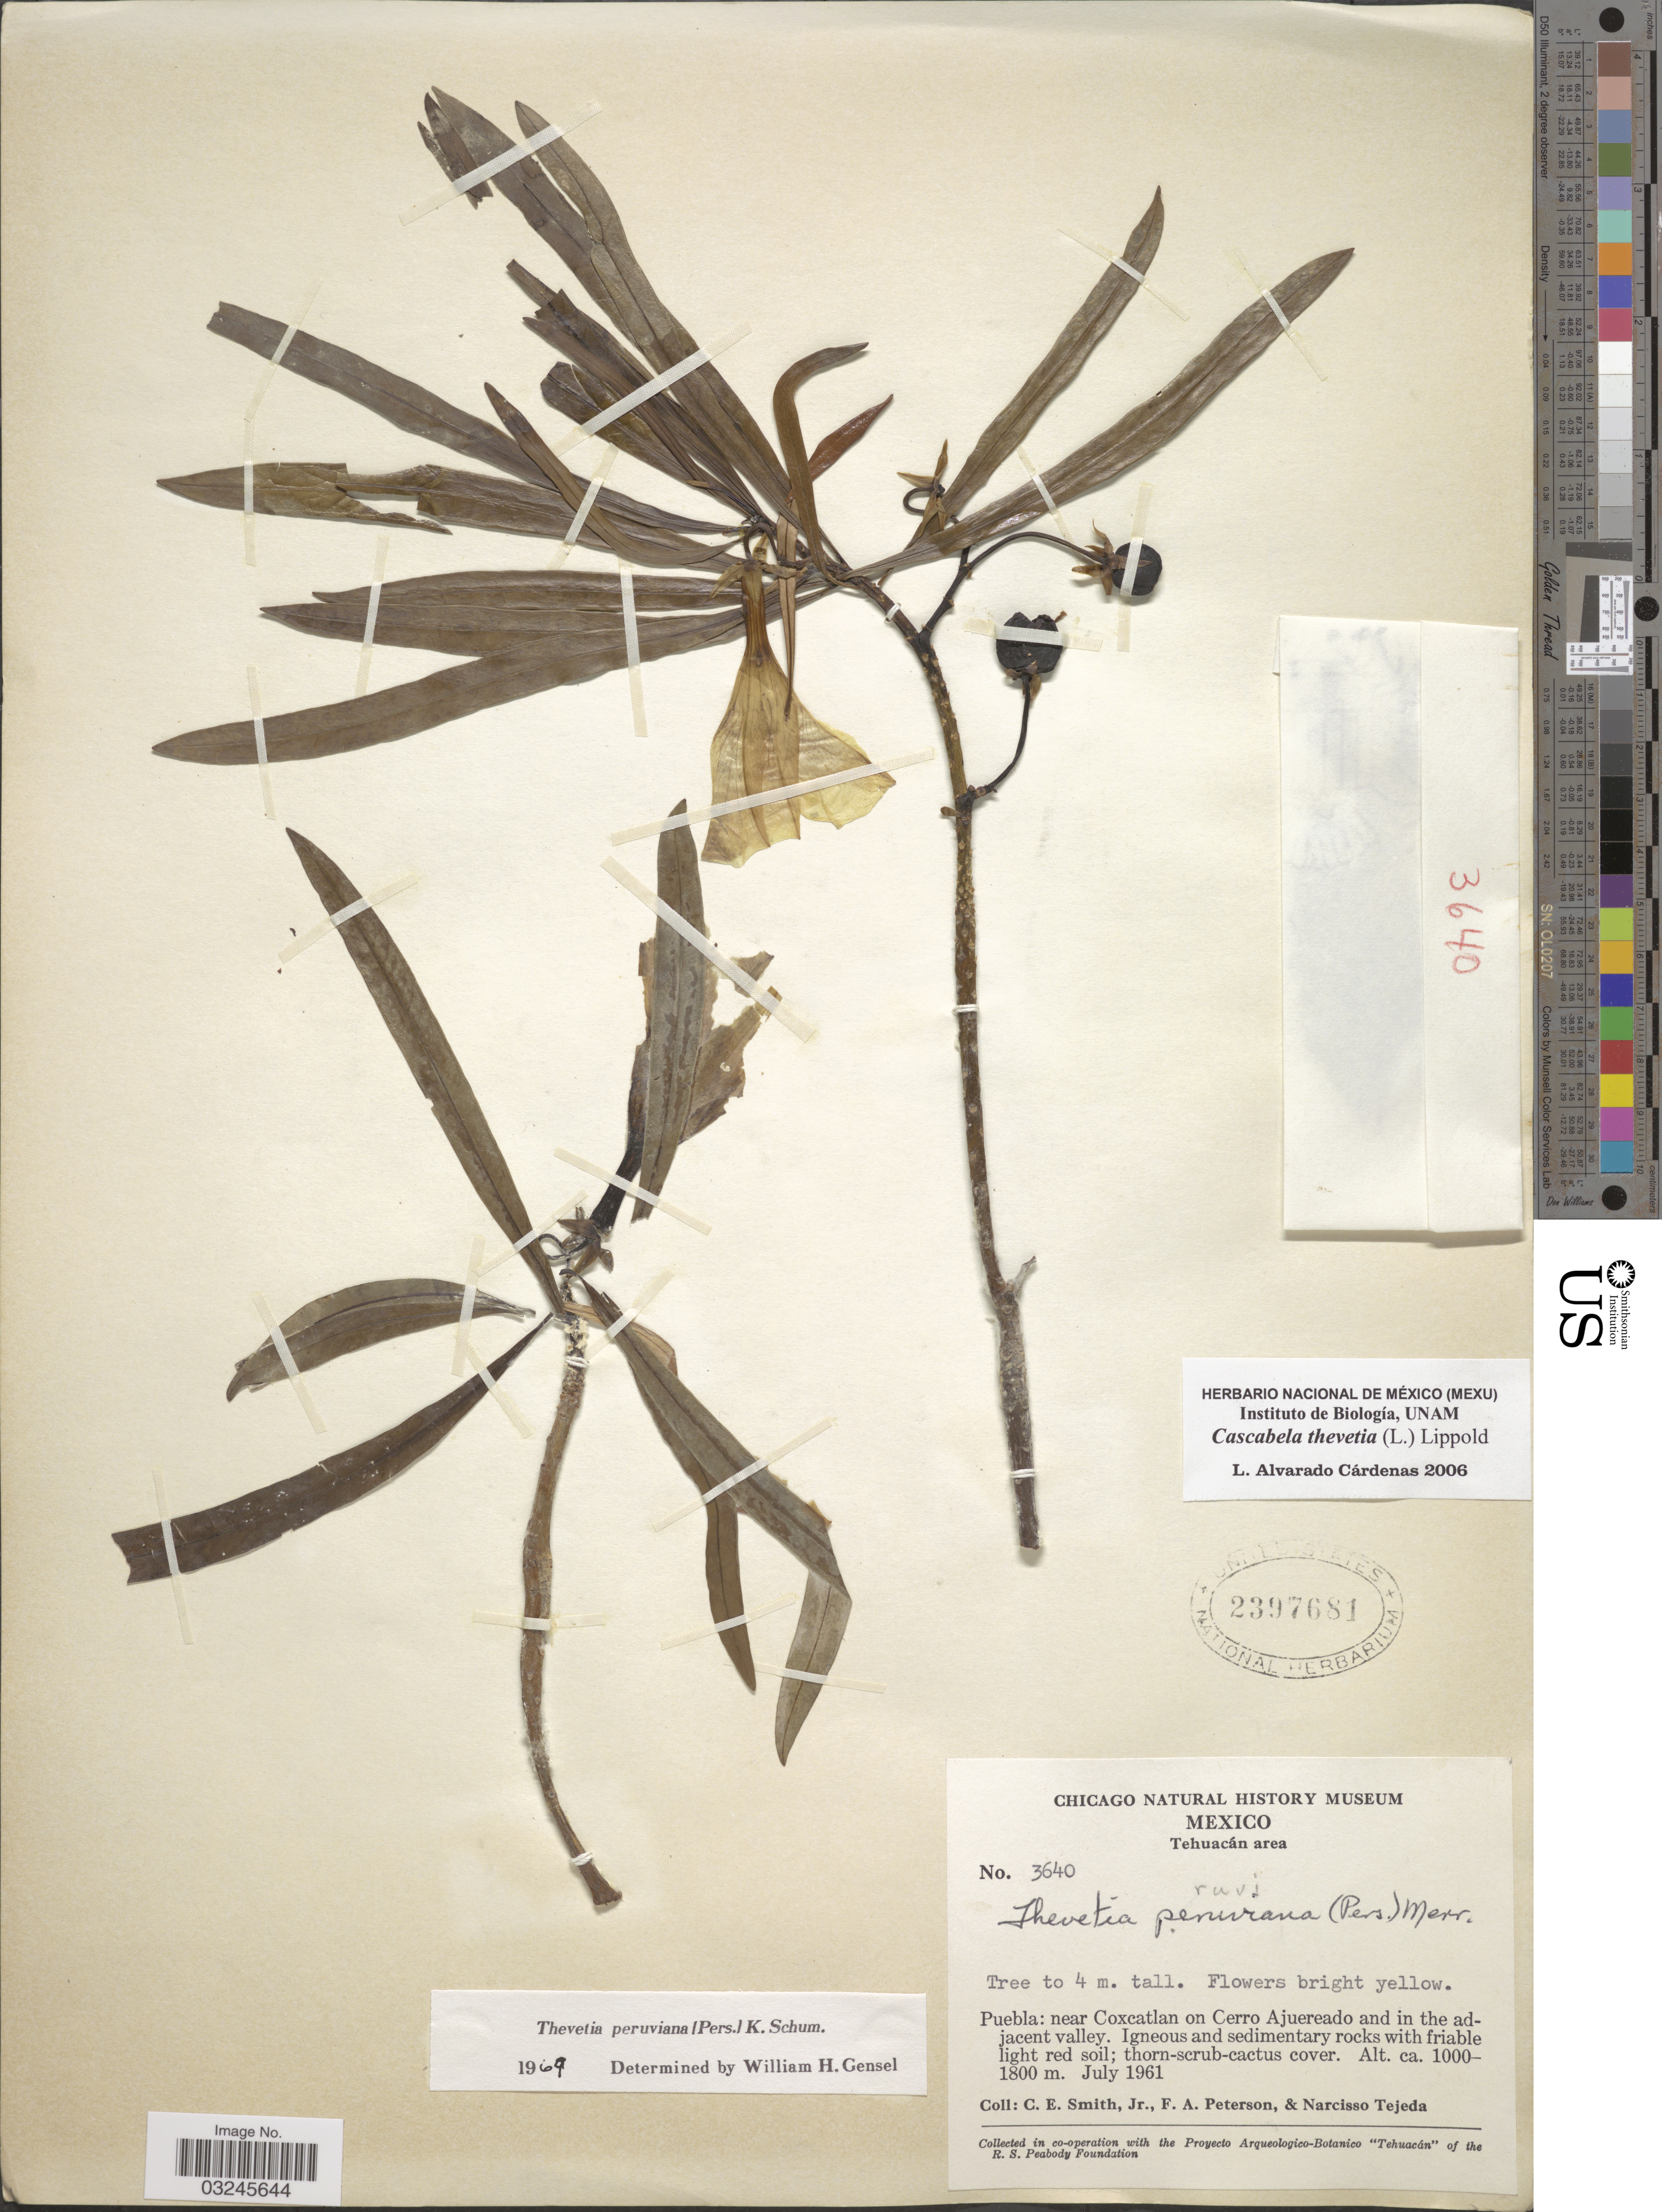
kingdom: Plantae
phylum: Tracheophyta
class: Magnoliopsida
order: Gentianales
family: Apocynaceae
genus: Thevetia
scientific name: Thevetia peruviana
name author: (Pers.) K. Schum.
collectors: C. E. Smith Jr., F. A. Peterson & N. Tejeda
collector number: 3640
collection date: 1961-07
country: Mexico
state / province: Puebla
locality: Tehuacán area, Puebla: near Coxcatlan on Cerro Ajuereado and in the adjacent valley.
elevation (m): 1000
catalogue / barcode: US 2397681